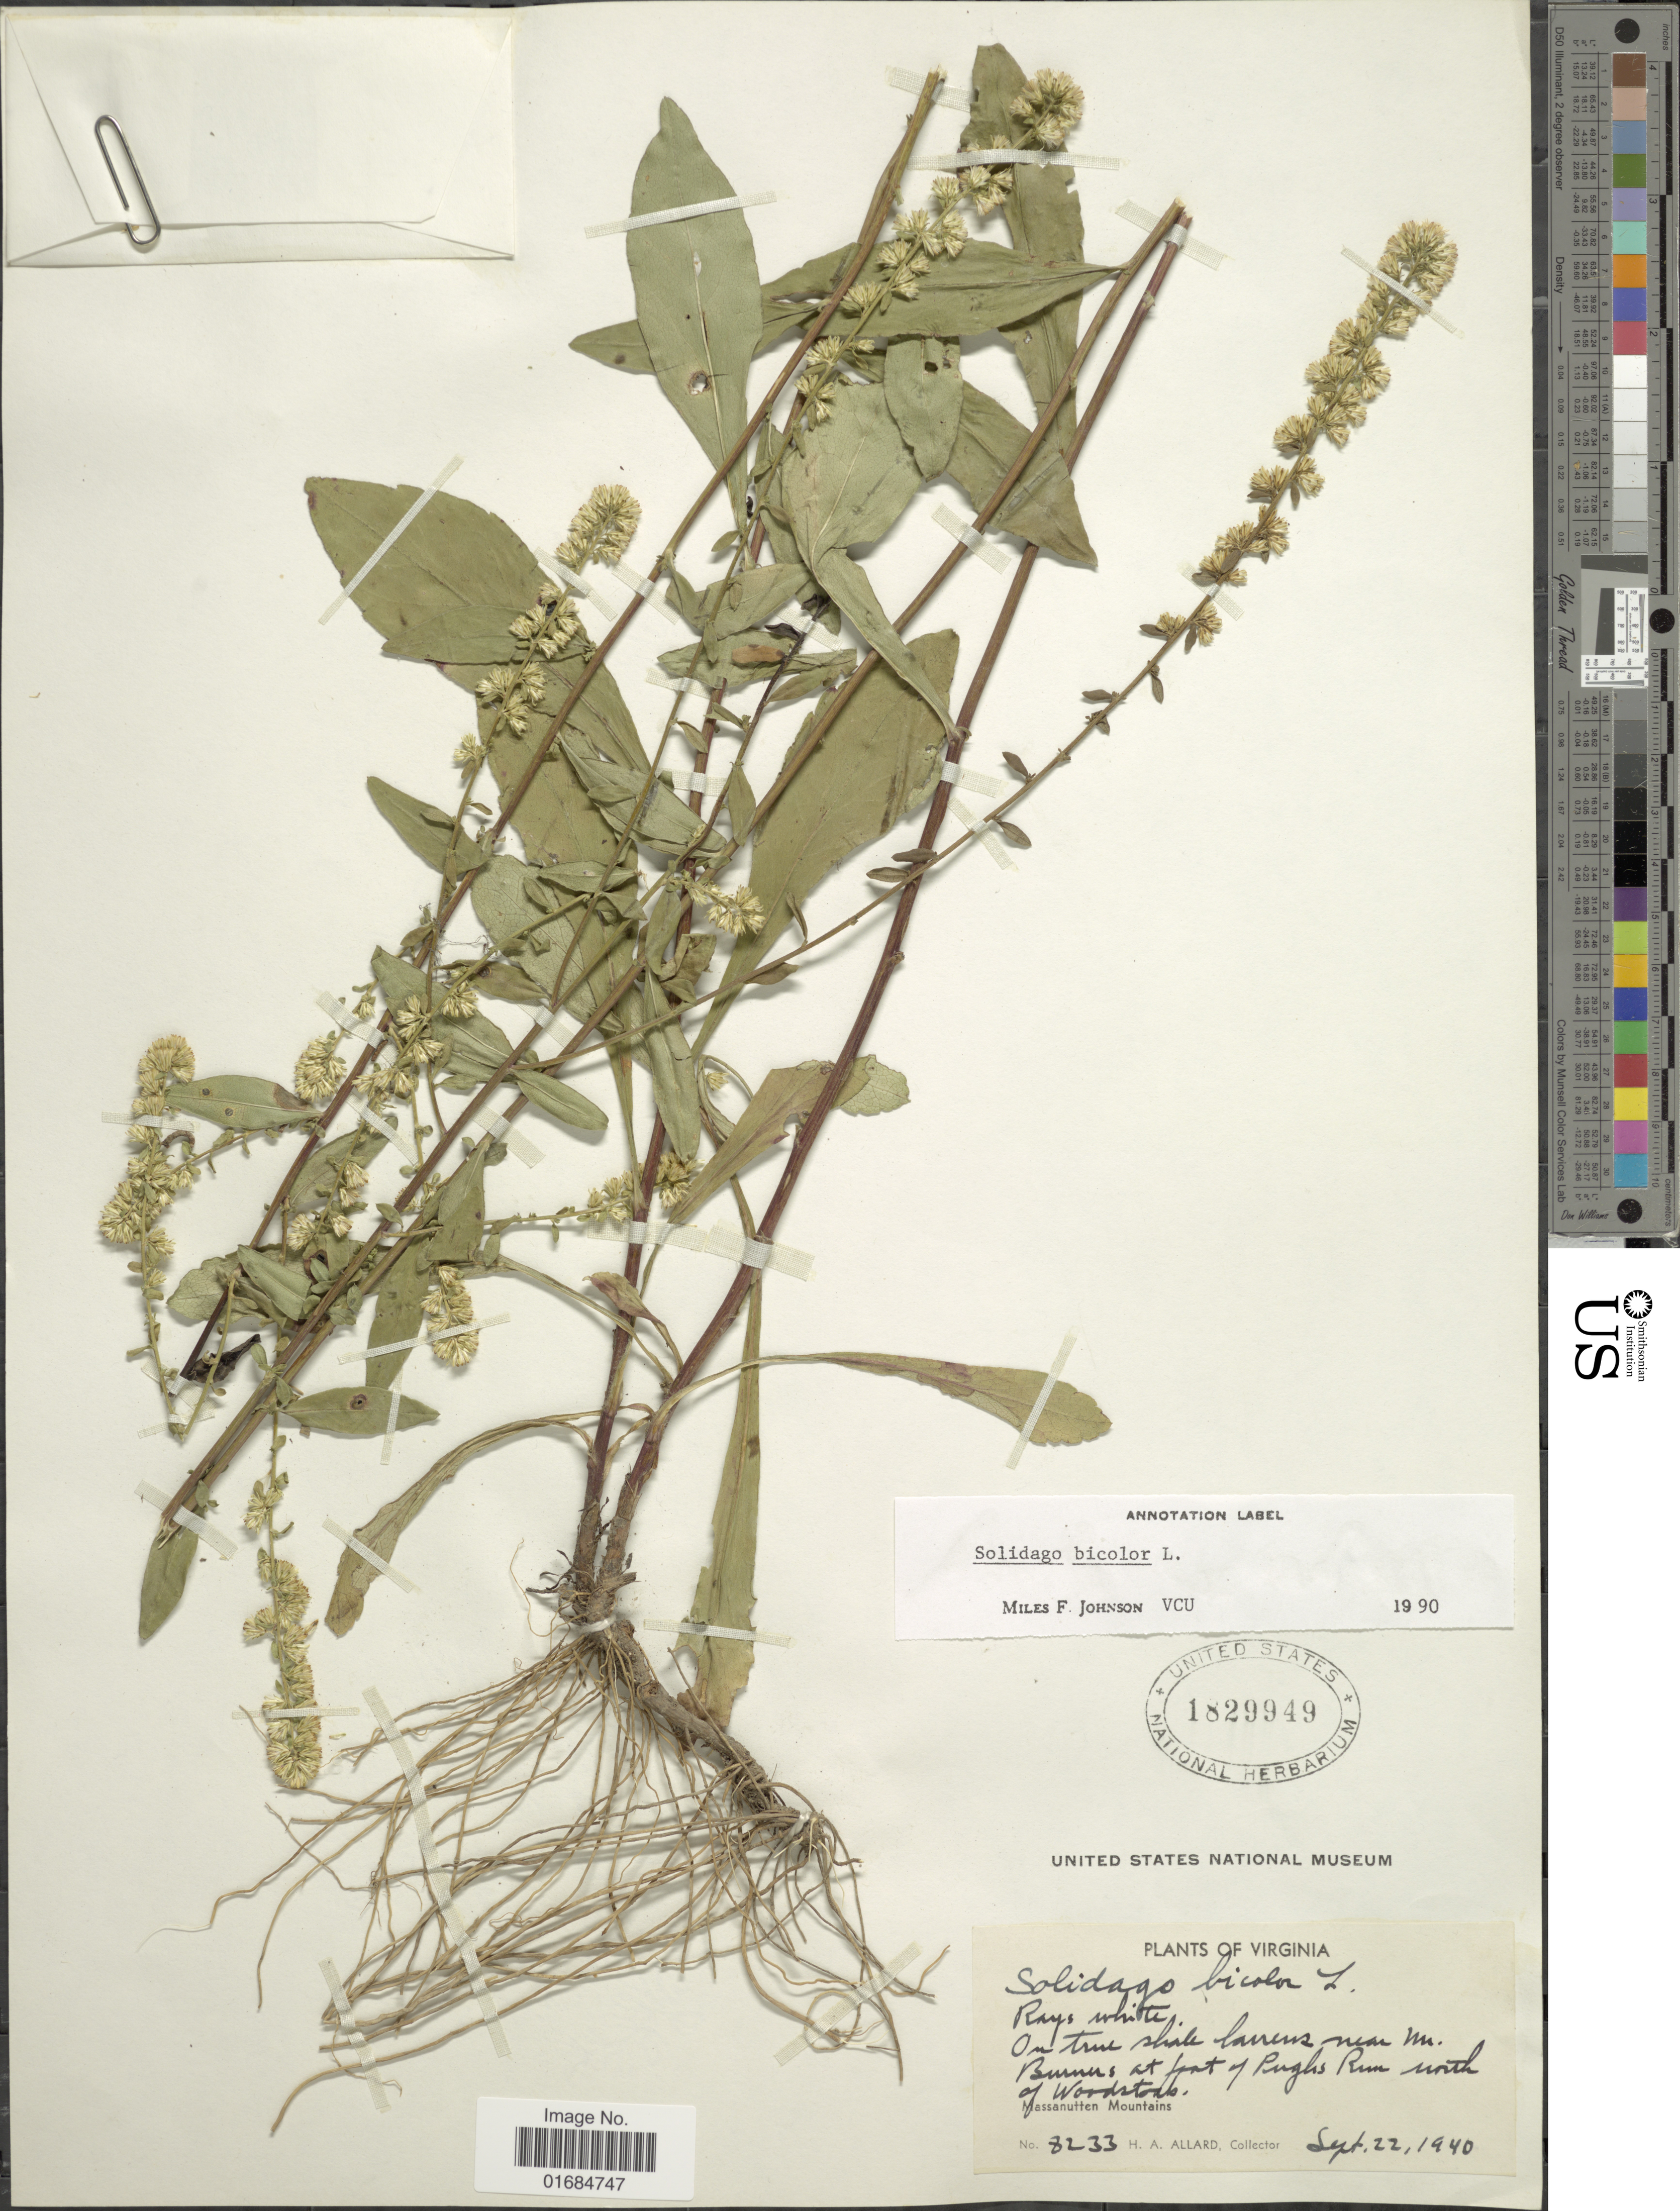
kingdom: Plantae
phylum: Tracheophyta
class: Magnoliopsida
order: Asterales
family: Asteraceae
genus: Solidago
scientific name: Solidago bicolor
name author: L.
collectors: H. A. Allard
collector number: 8233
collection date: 1940-09-22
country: United States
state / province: Virginia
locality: Near mr. Burnse's at foot of Pughs Run north of Woodstock. Massanutten Mountains.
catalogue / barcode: US 1829949